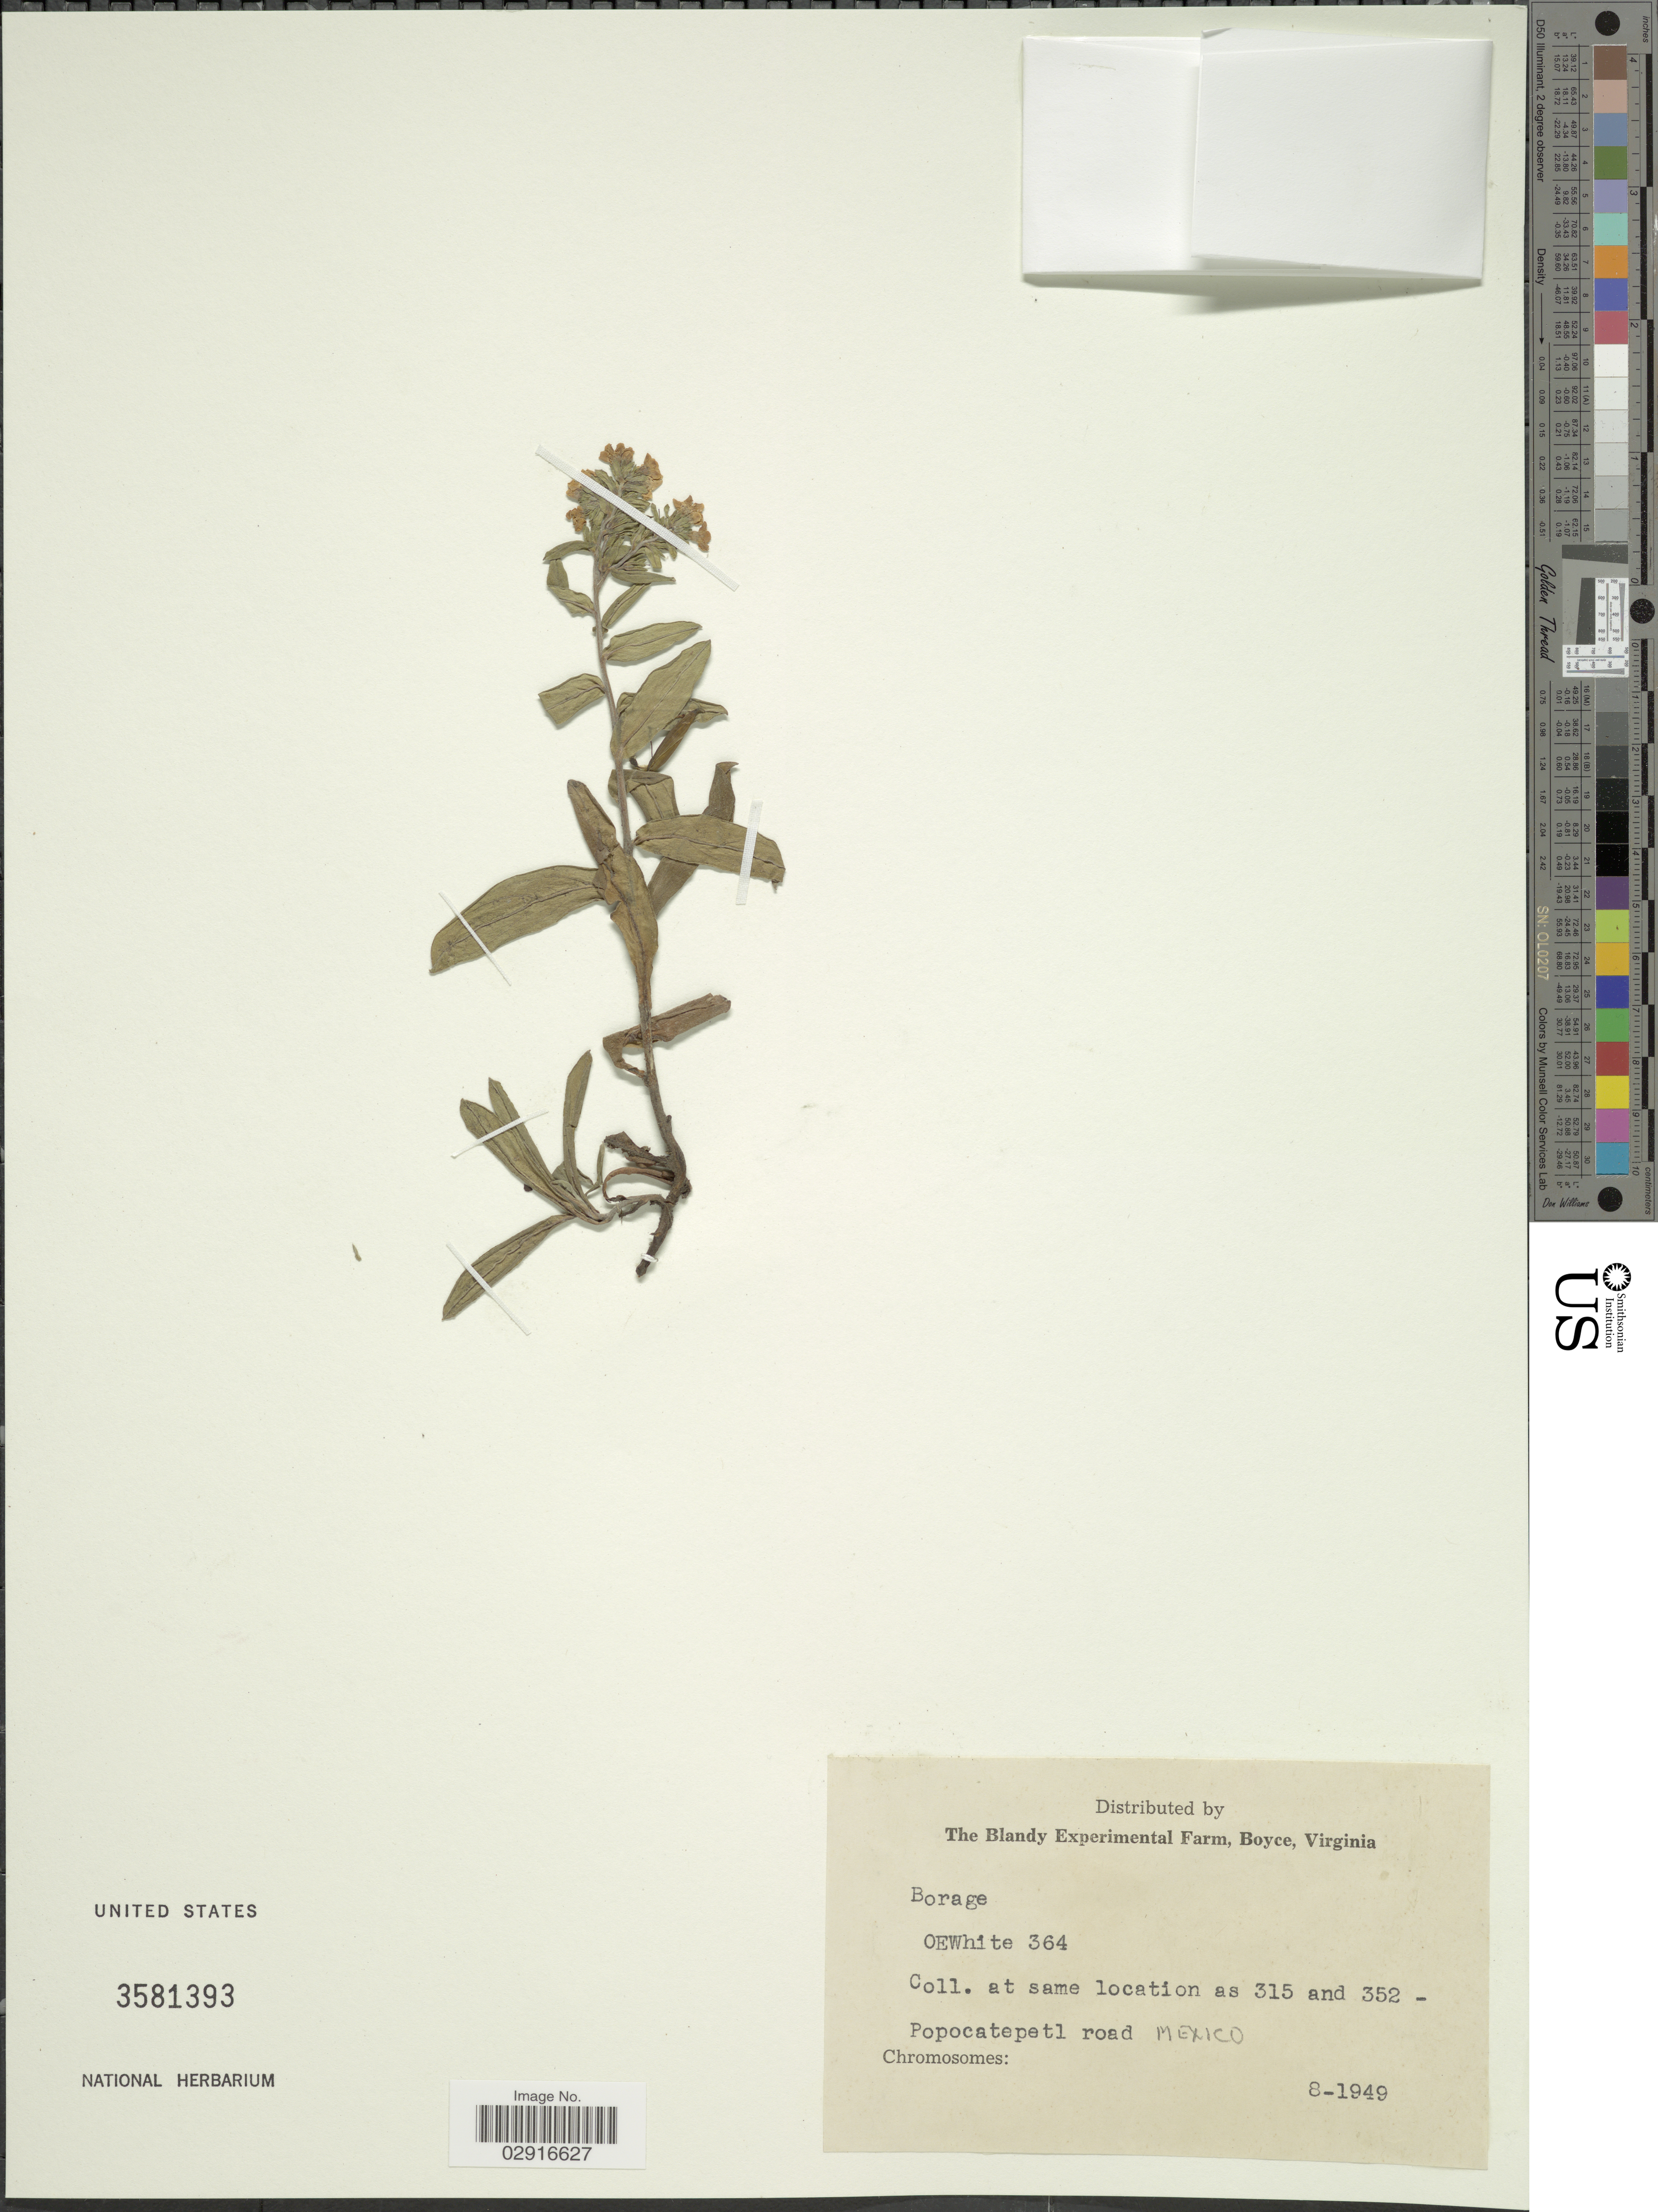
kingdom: Plantae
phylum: Tracheophyta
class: Magnoliopsida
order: Boraginales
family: Boraginaceae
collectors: O. E. White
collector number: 364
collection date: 1949-08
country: United States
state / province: Virginia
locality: The Blandy Experimental Farm, Boyce, Virginia.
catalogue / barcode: US 3581393